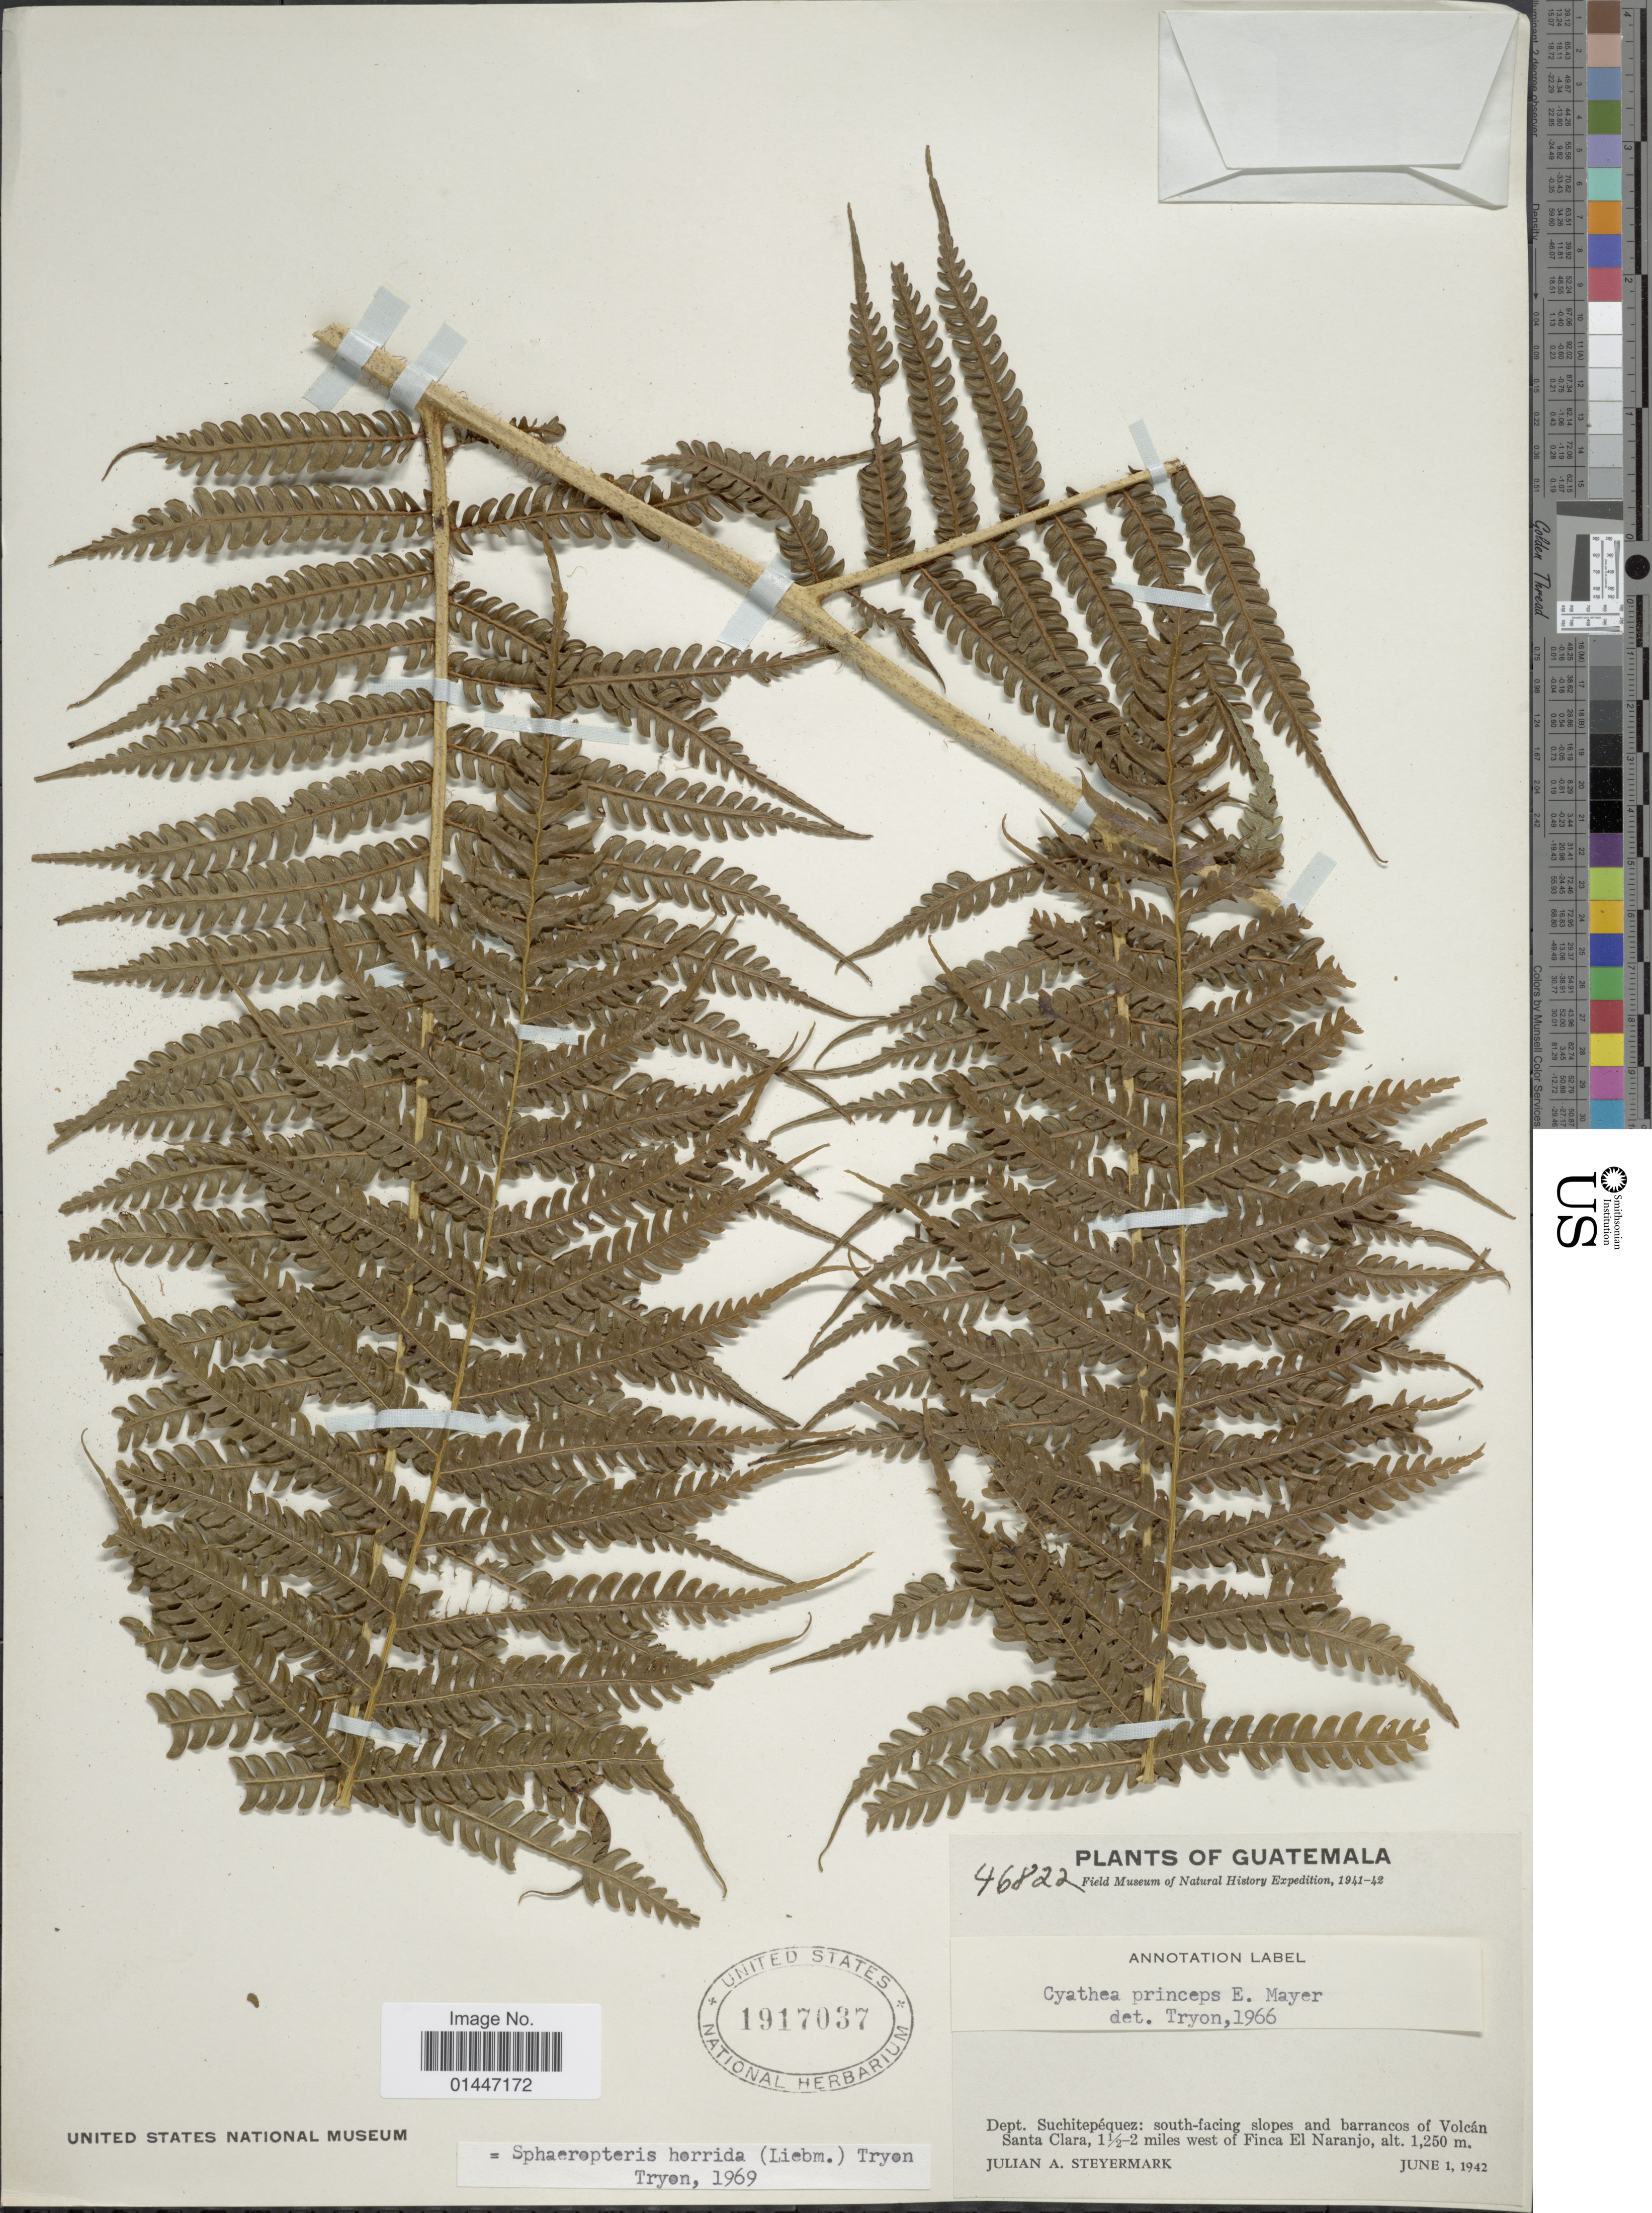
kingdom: Plantae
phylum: Tracheophyta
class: Polypodiopsida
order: Cyatheales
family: Cyatheaceae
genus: Sphaeropteris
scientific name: Sphaeropteris horrida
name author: (Liebm.) R.M. Tryon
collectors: J. Steyermark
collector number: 46822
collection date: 1942-06-01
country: Guatemala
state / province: Suchitepéquez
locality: Dept. Suchitepequez: south- facing slopes and barrancos of Volcan Santa Clara, 1½ - 2 miles west of Finca El Naranjo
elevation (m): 1250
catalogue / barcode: US 1917037